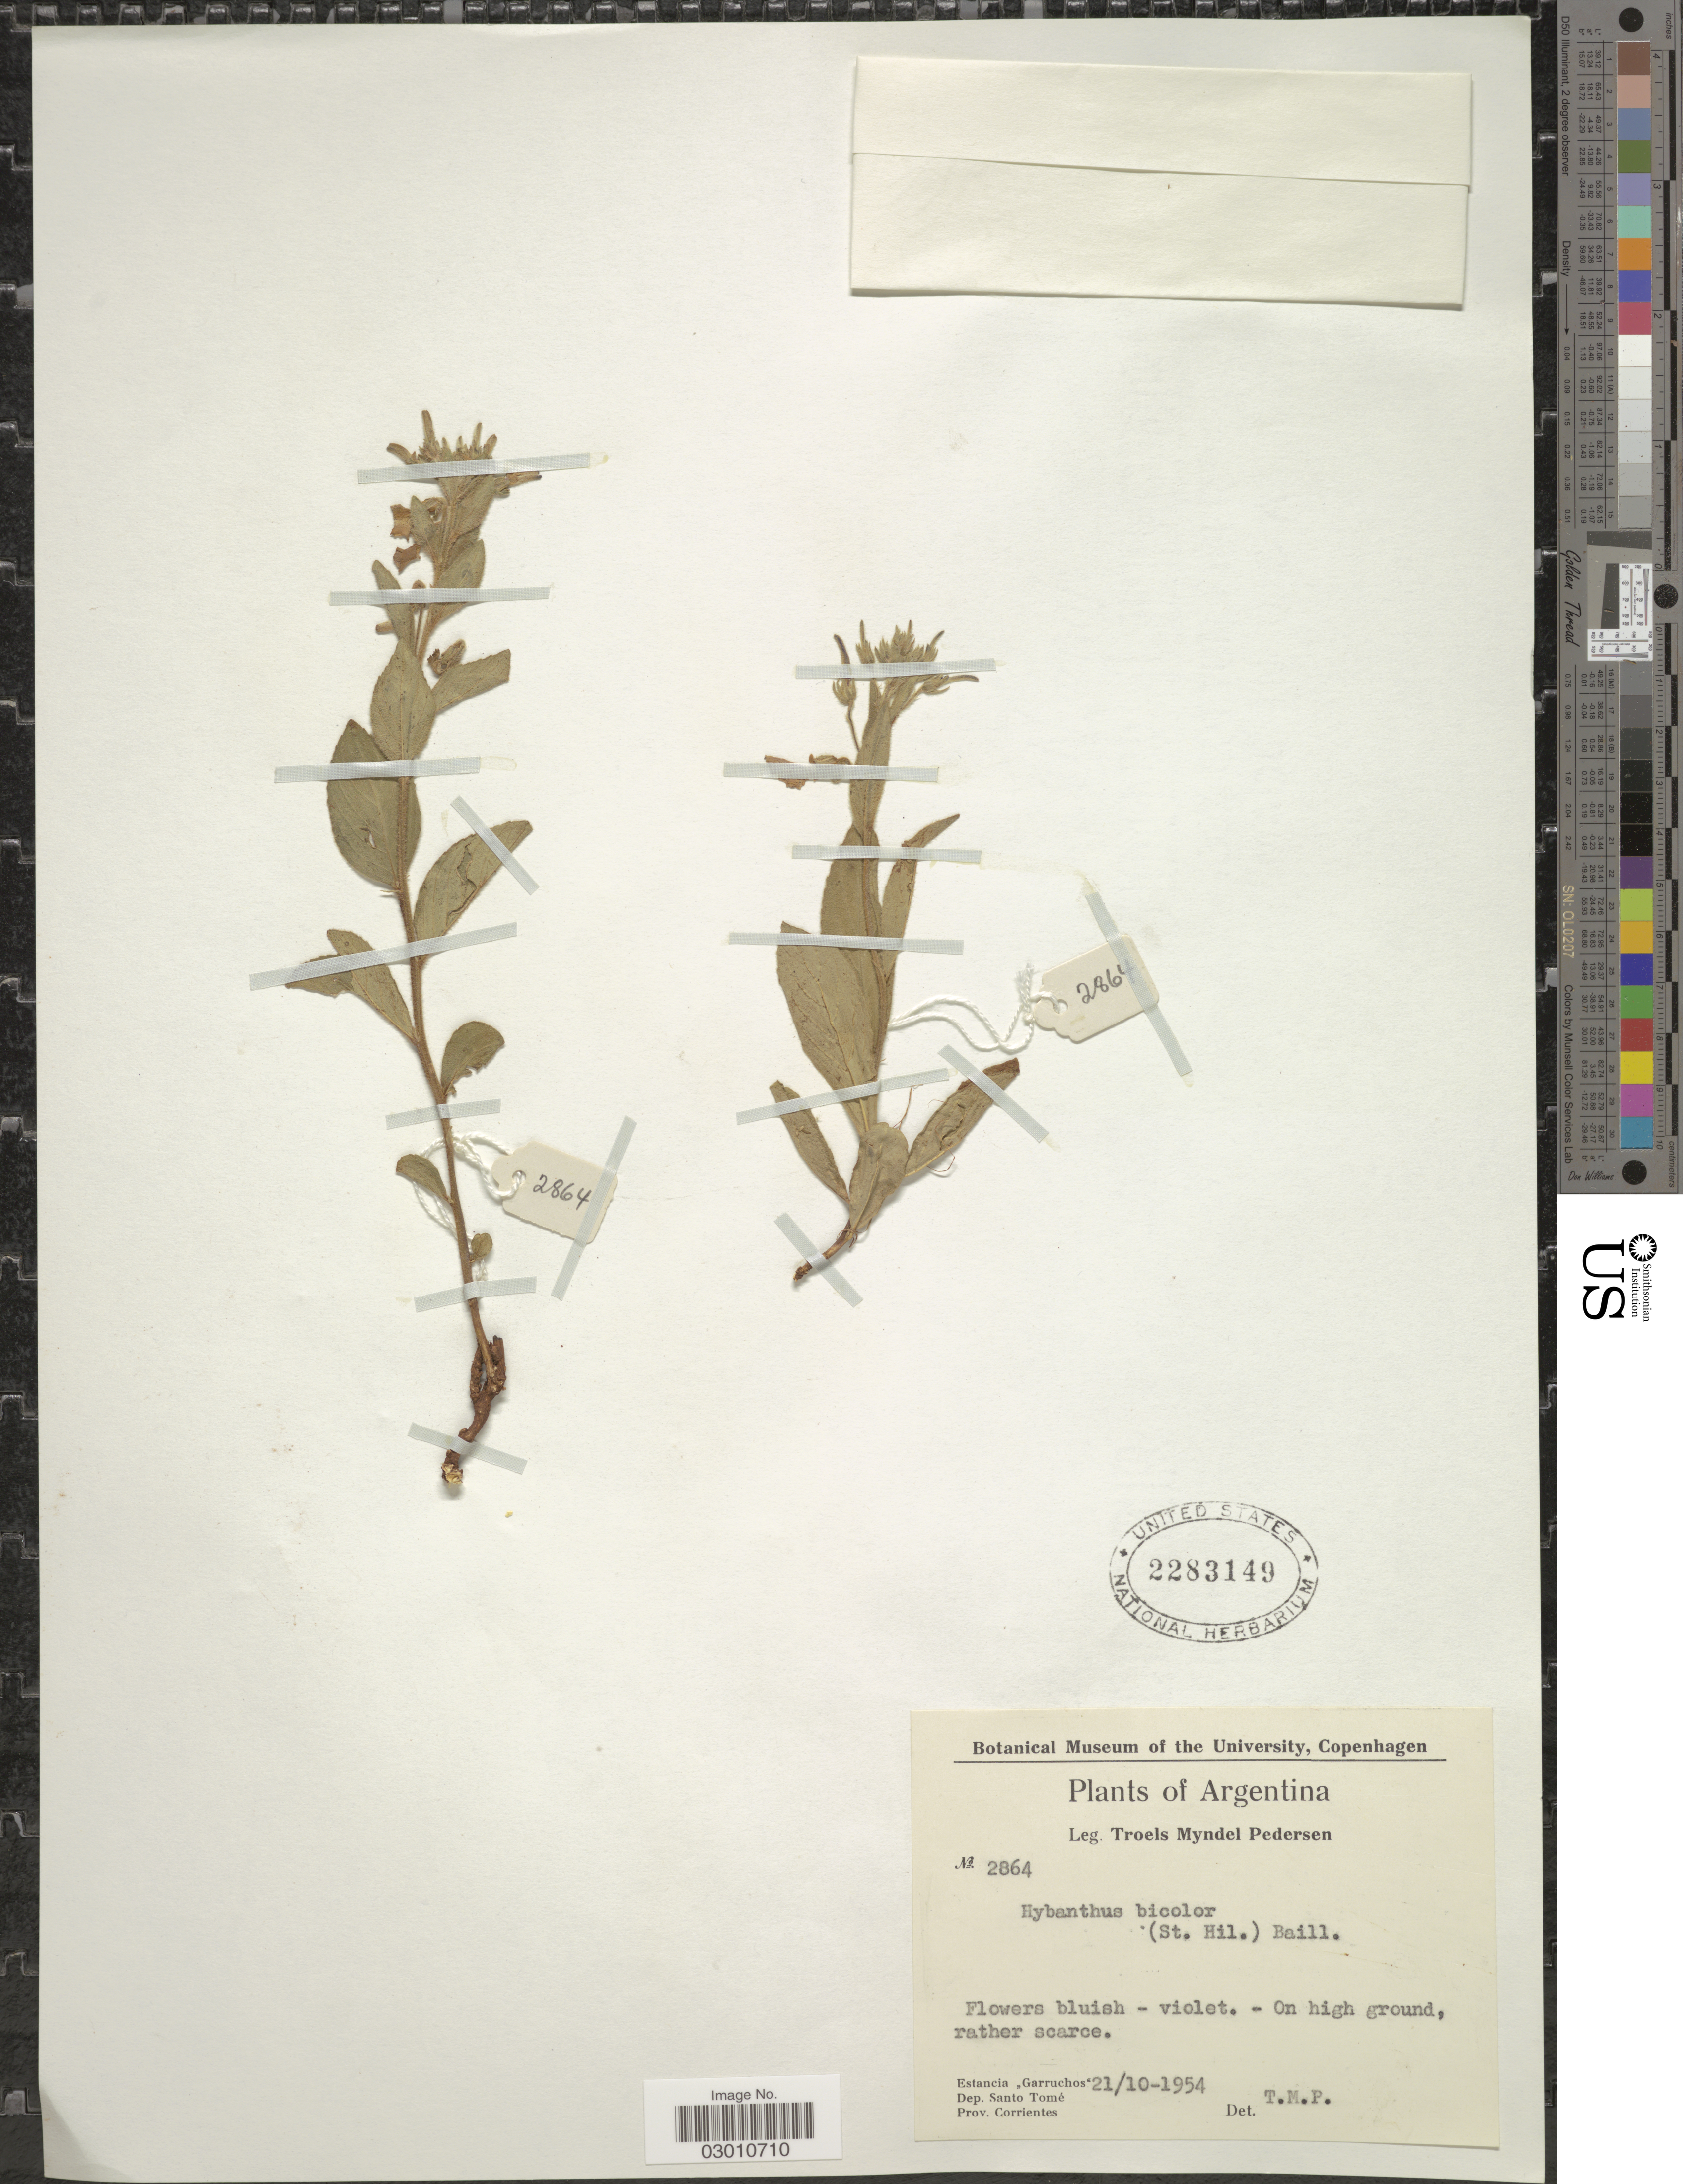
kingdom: Plantae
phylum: Tracheophyta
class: Magnoliopsida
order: Malpighiales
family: Violaceae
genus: Pombalia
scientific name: Pombalia bicolor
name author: (A. St.-Hil.) Paula-Souza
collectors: T. Pederson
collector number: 2864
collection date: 1954-10-21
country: Argentina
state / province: Corrientes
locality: Estancia "Garruchos". Dep. Santo Tomé.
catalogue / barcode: US 2283149